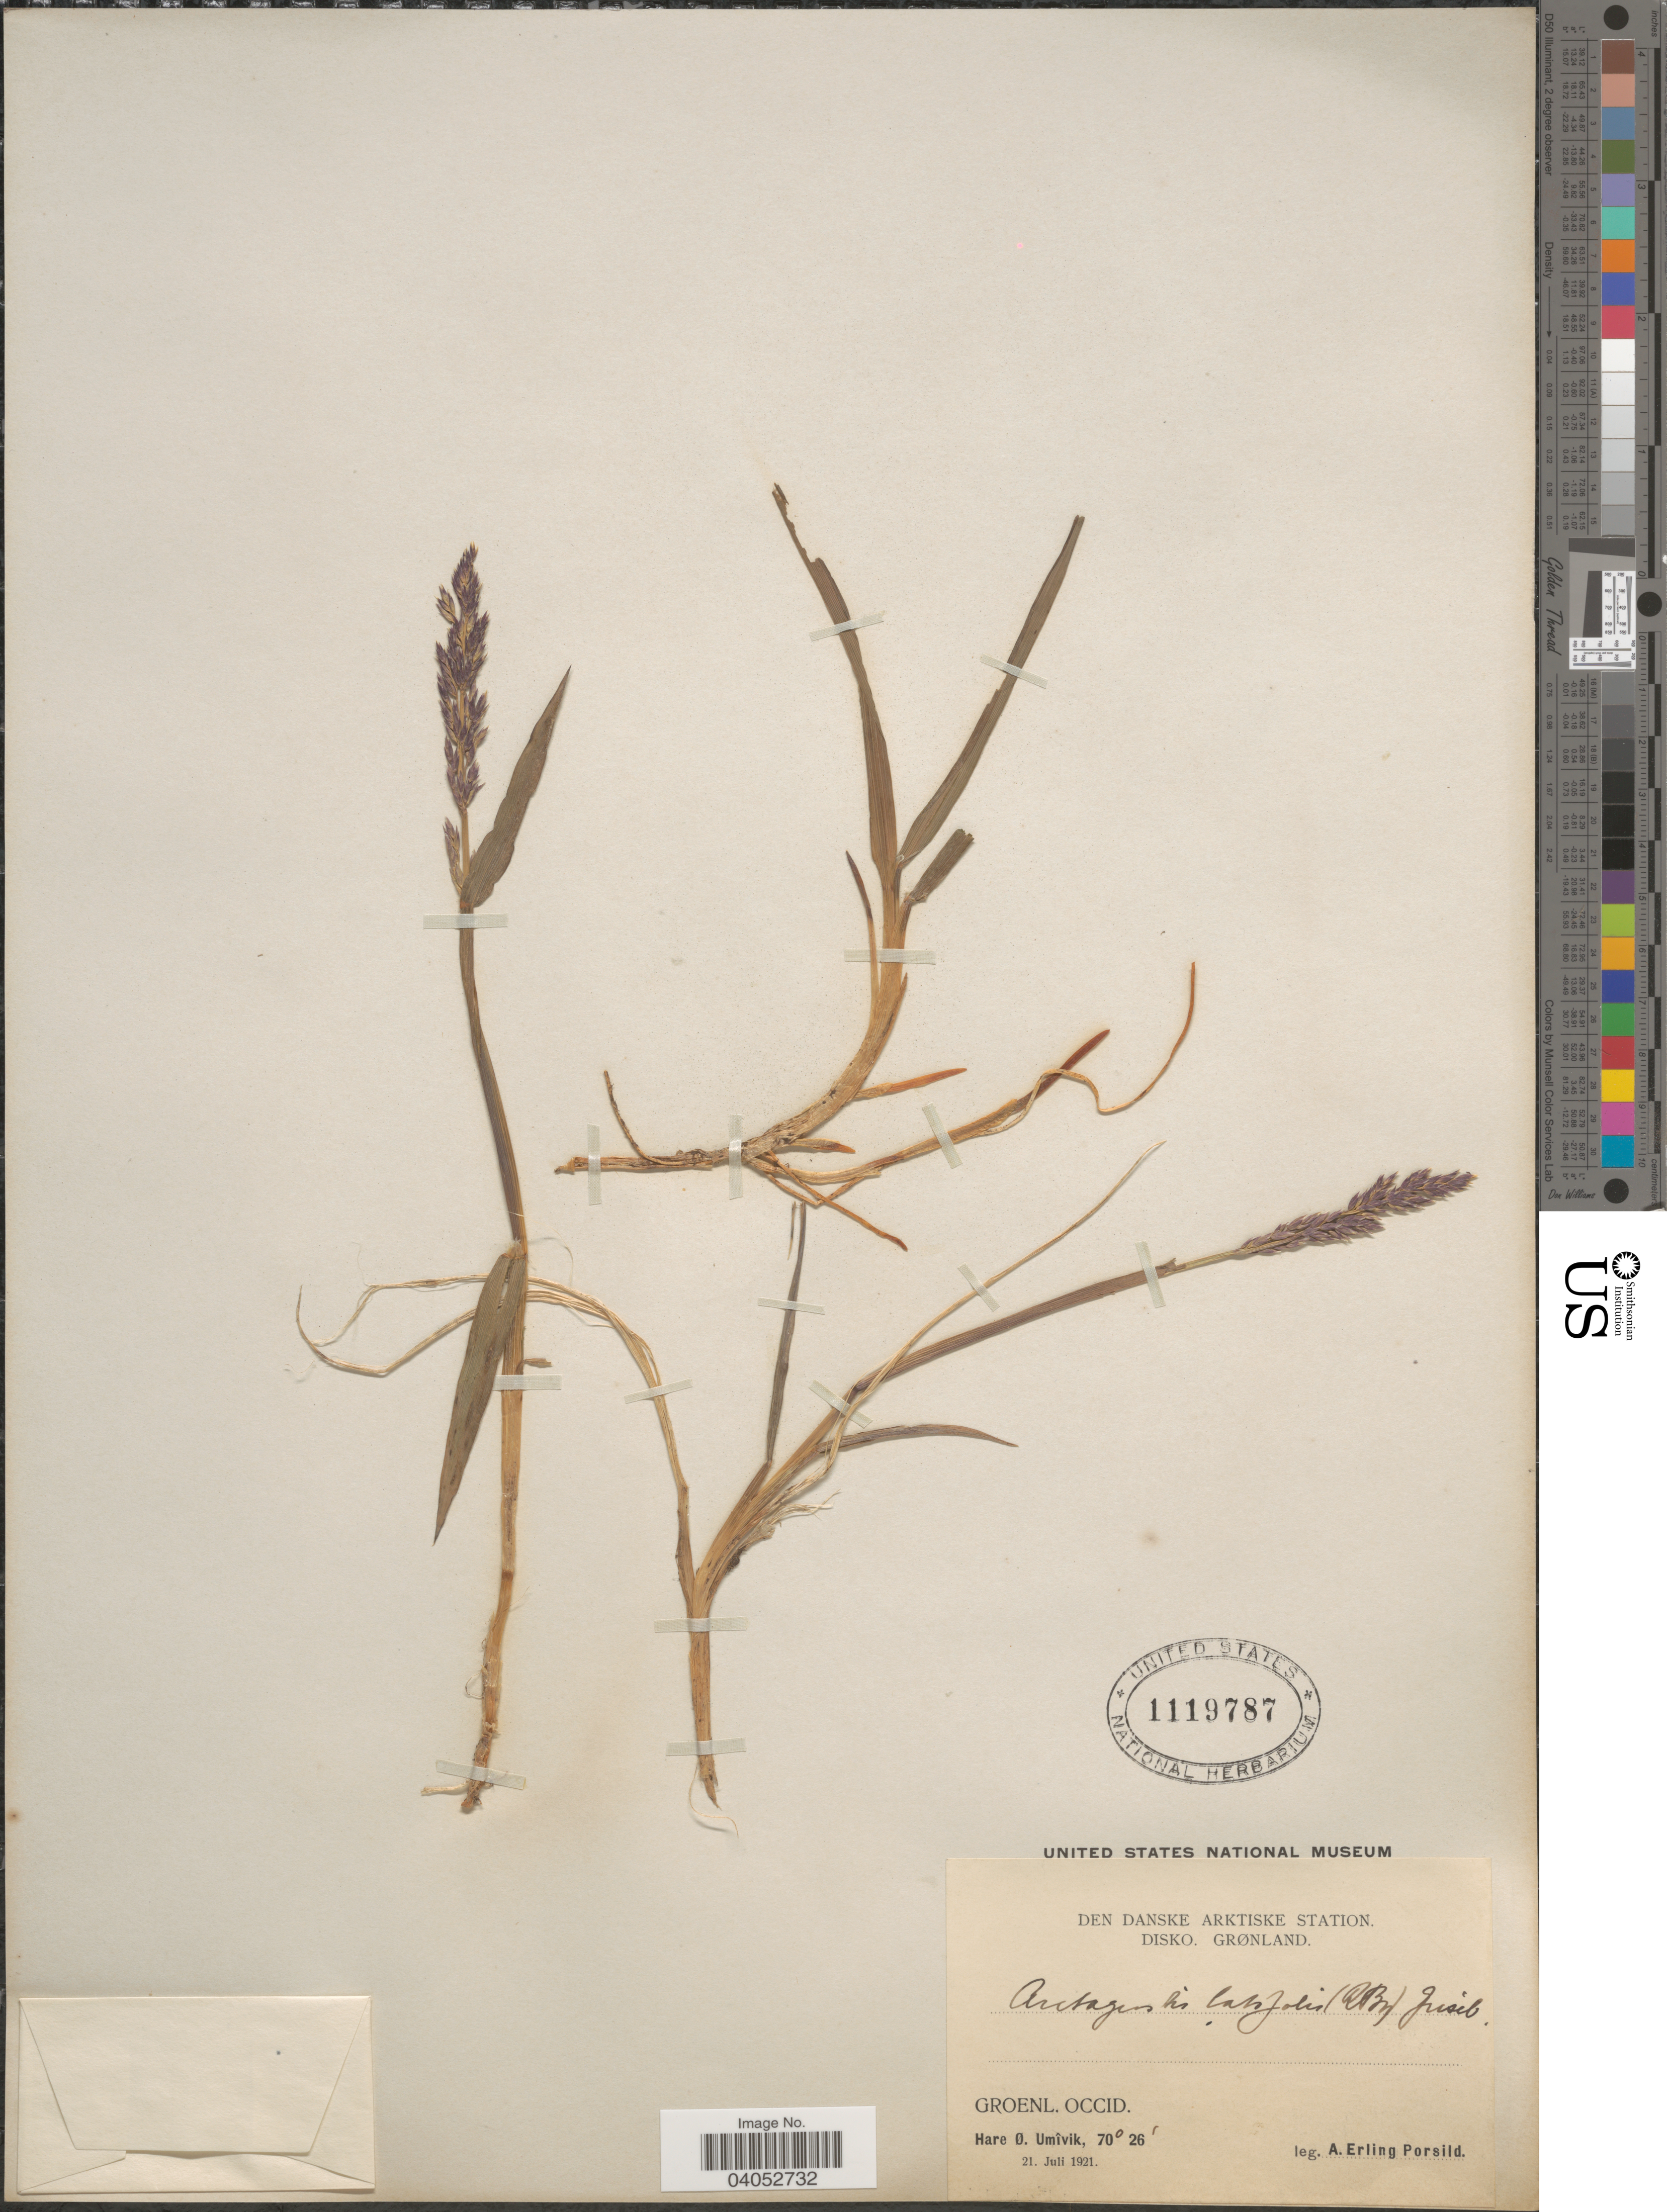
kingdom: Plantae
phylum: Tracheophyta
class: Liliopsida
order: Poales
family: Poaceae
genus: Arctagrostis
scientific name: Arctagrostis latifolia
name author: (R. Br.) Griseb.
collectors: A. E. Porsild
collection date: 1921-07-21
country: Greenland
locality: Den Danske Arktiske Station. Disko, Grønland. Groenl. Occid. Hare Ø. Umîvik.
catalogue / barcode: US 1119787